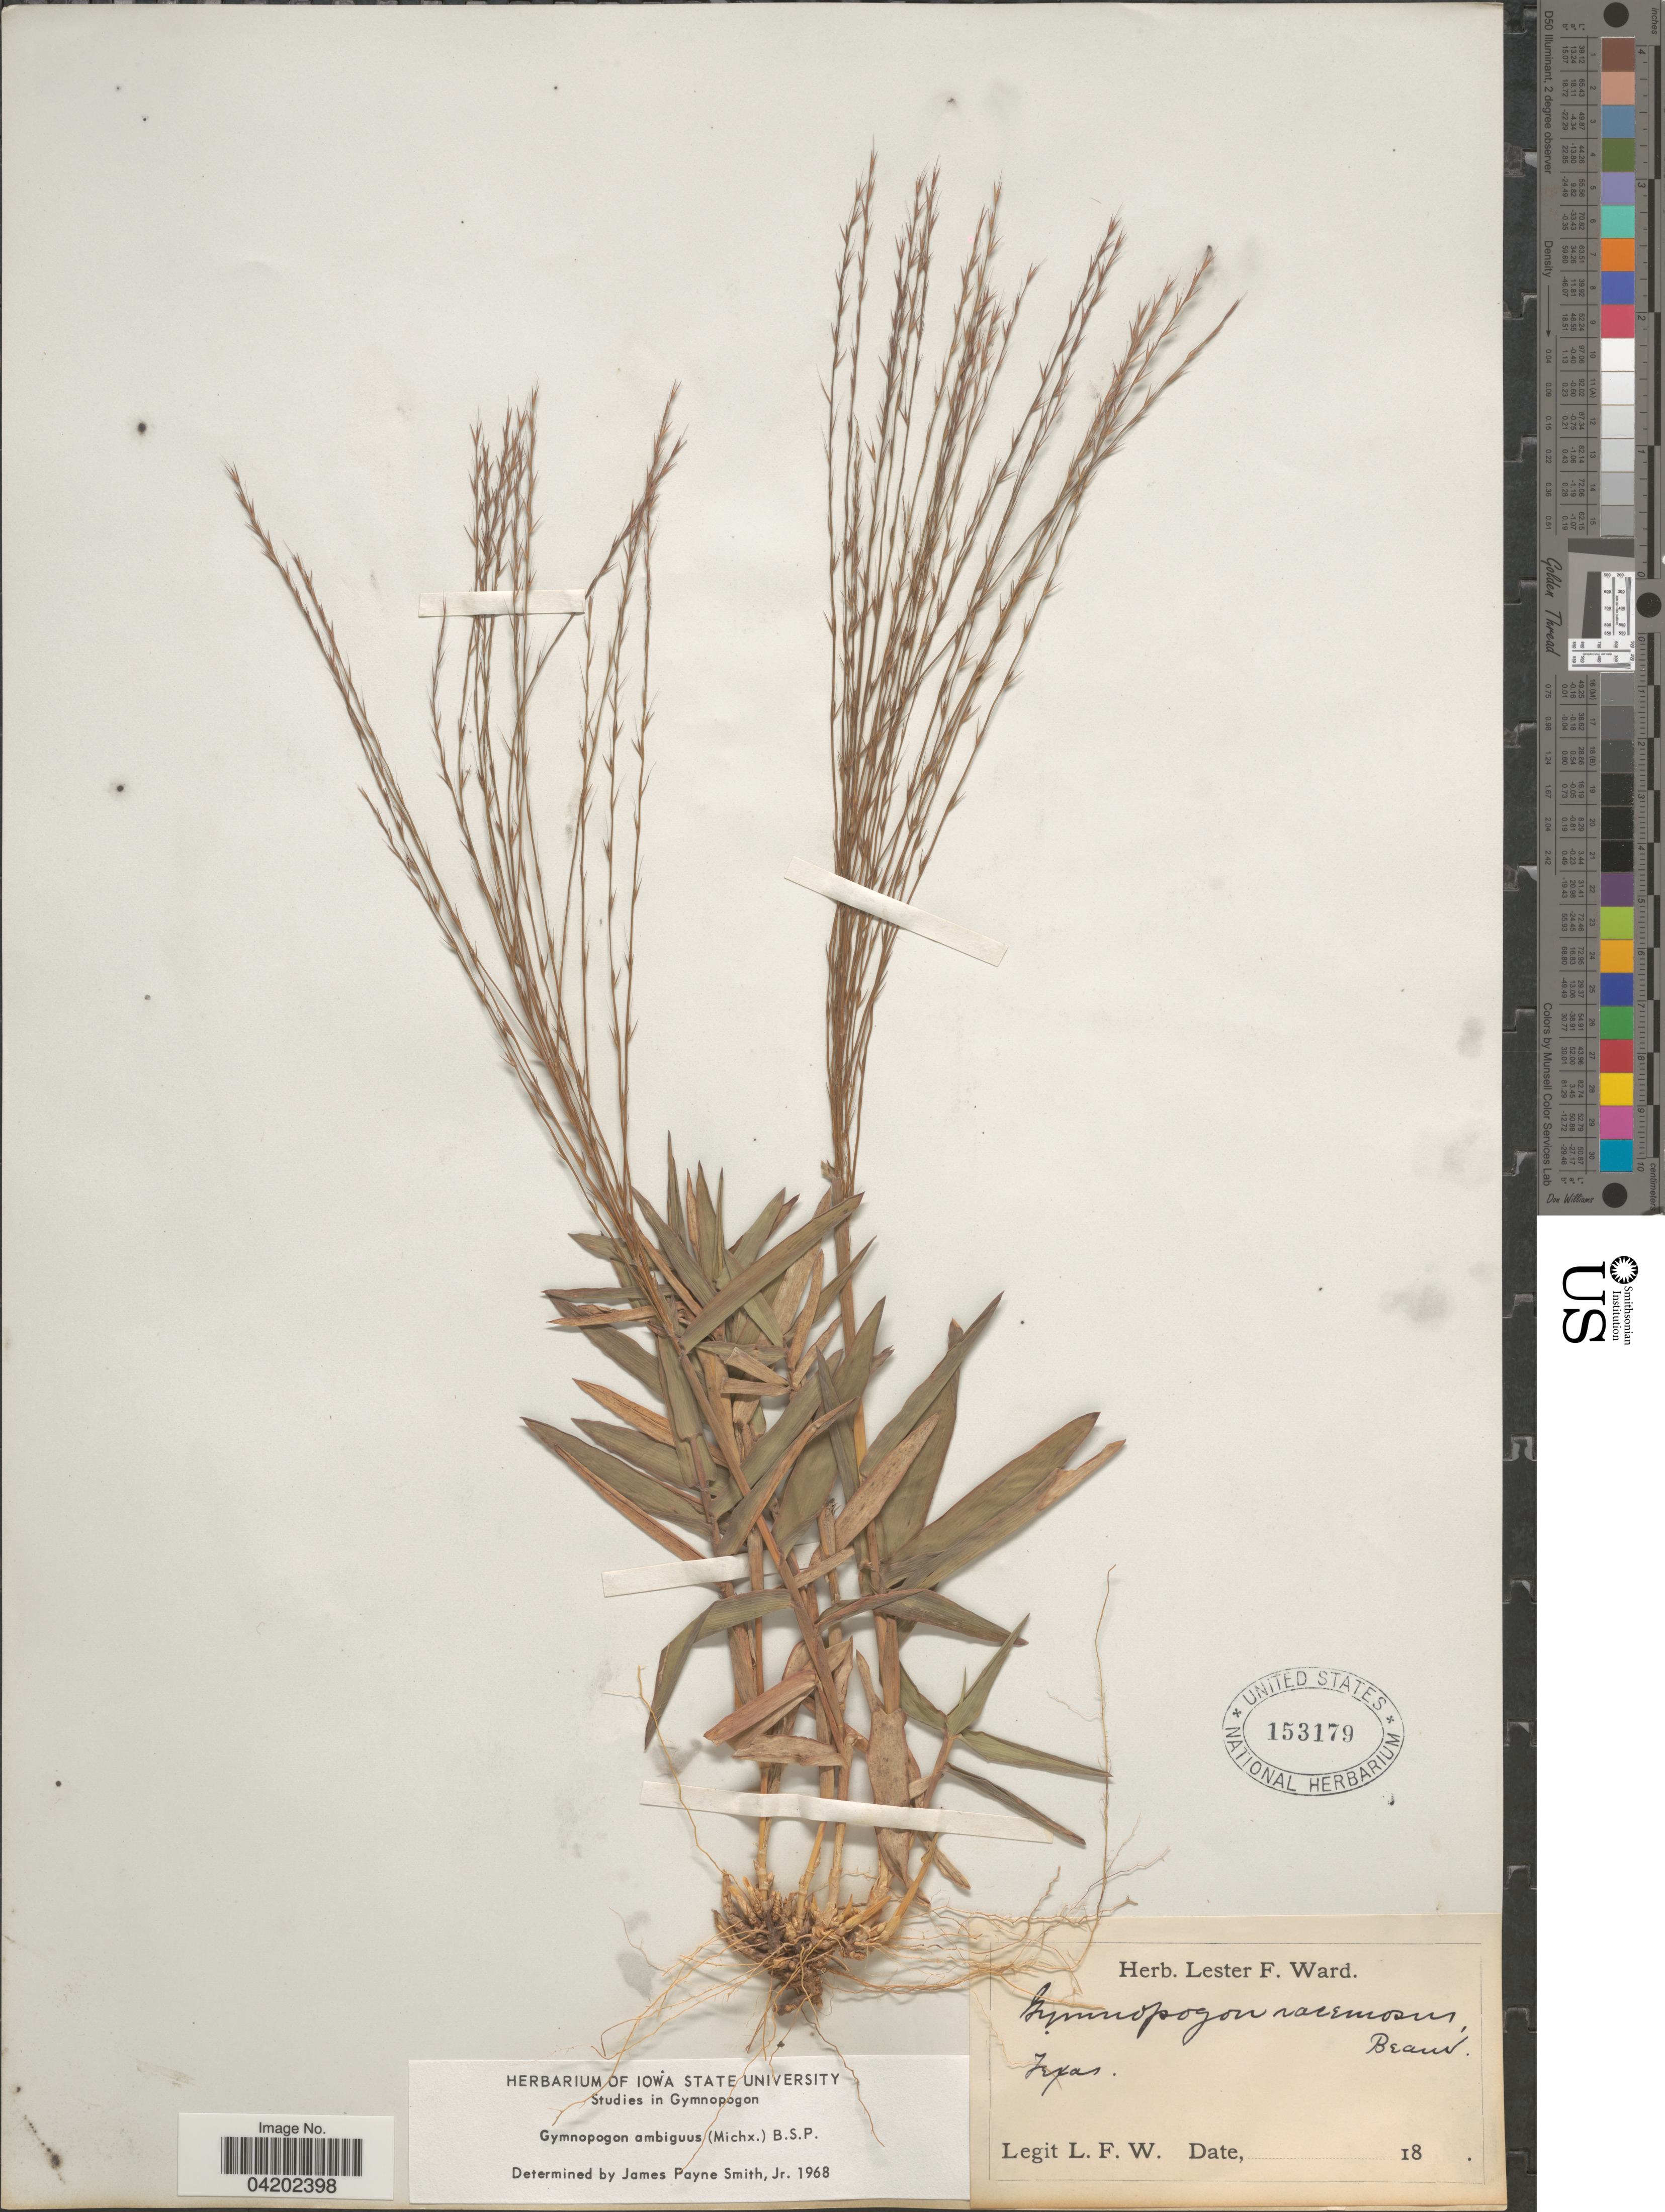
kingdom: Plantae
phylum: Tracheophyta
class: Liliopsida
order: Poales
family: Poaceae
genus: Gymnopogon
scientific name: Gymnopogon ambiguus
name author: (Michx.) Britton, Stearns & Poggenb.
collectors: L. F. Ward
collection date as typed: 18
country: United States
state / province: Texas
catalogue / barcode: US 153179